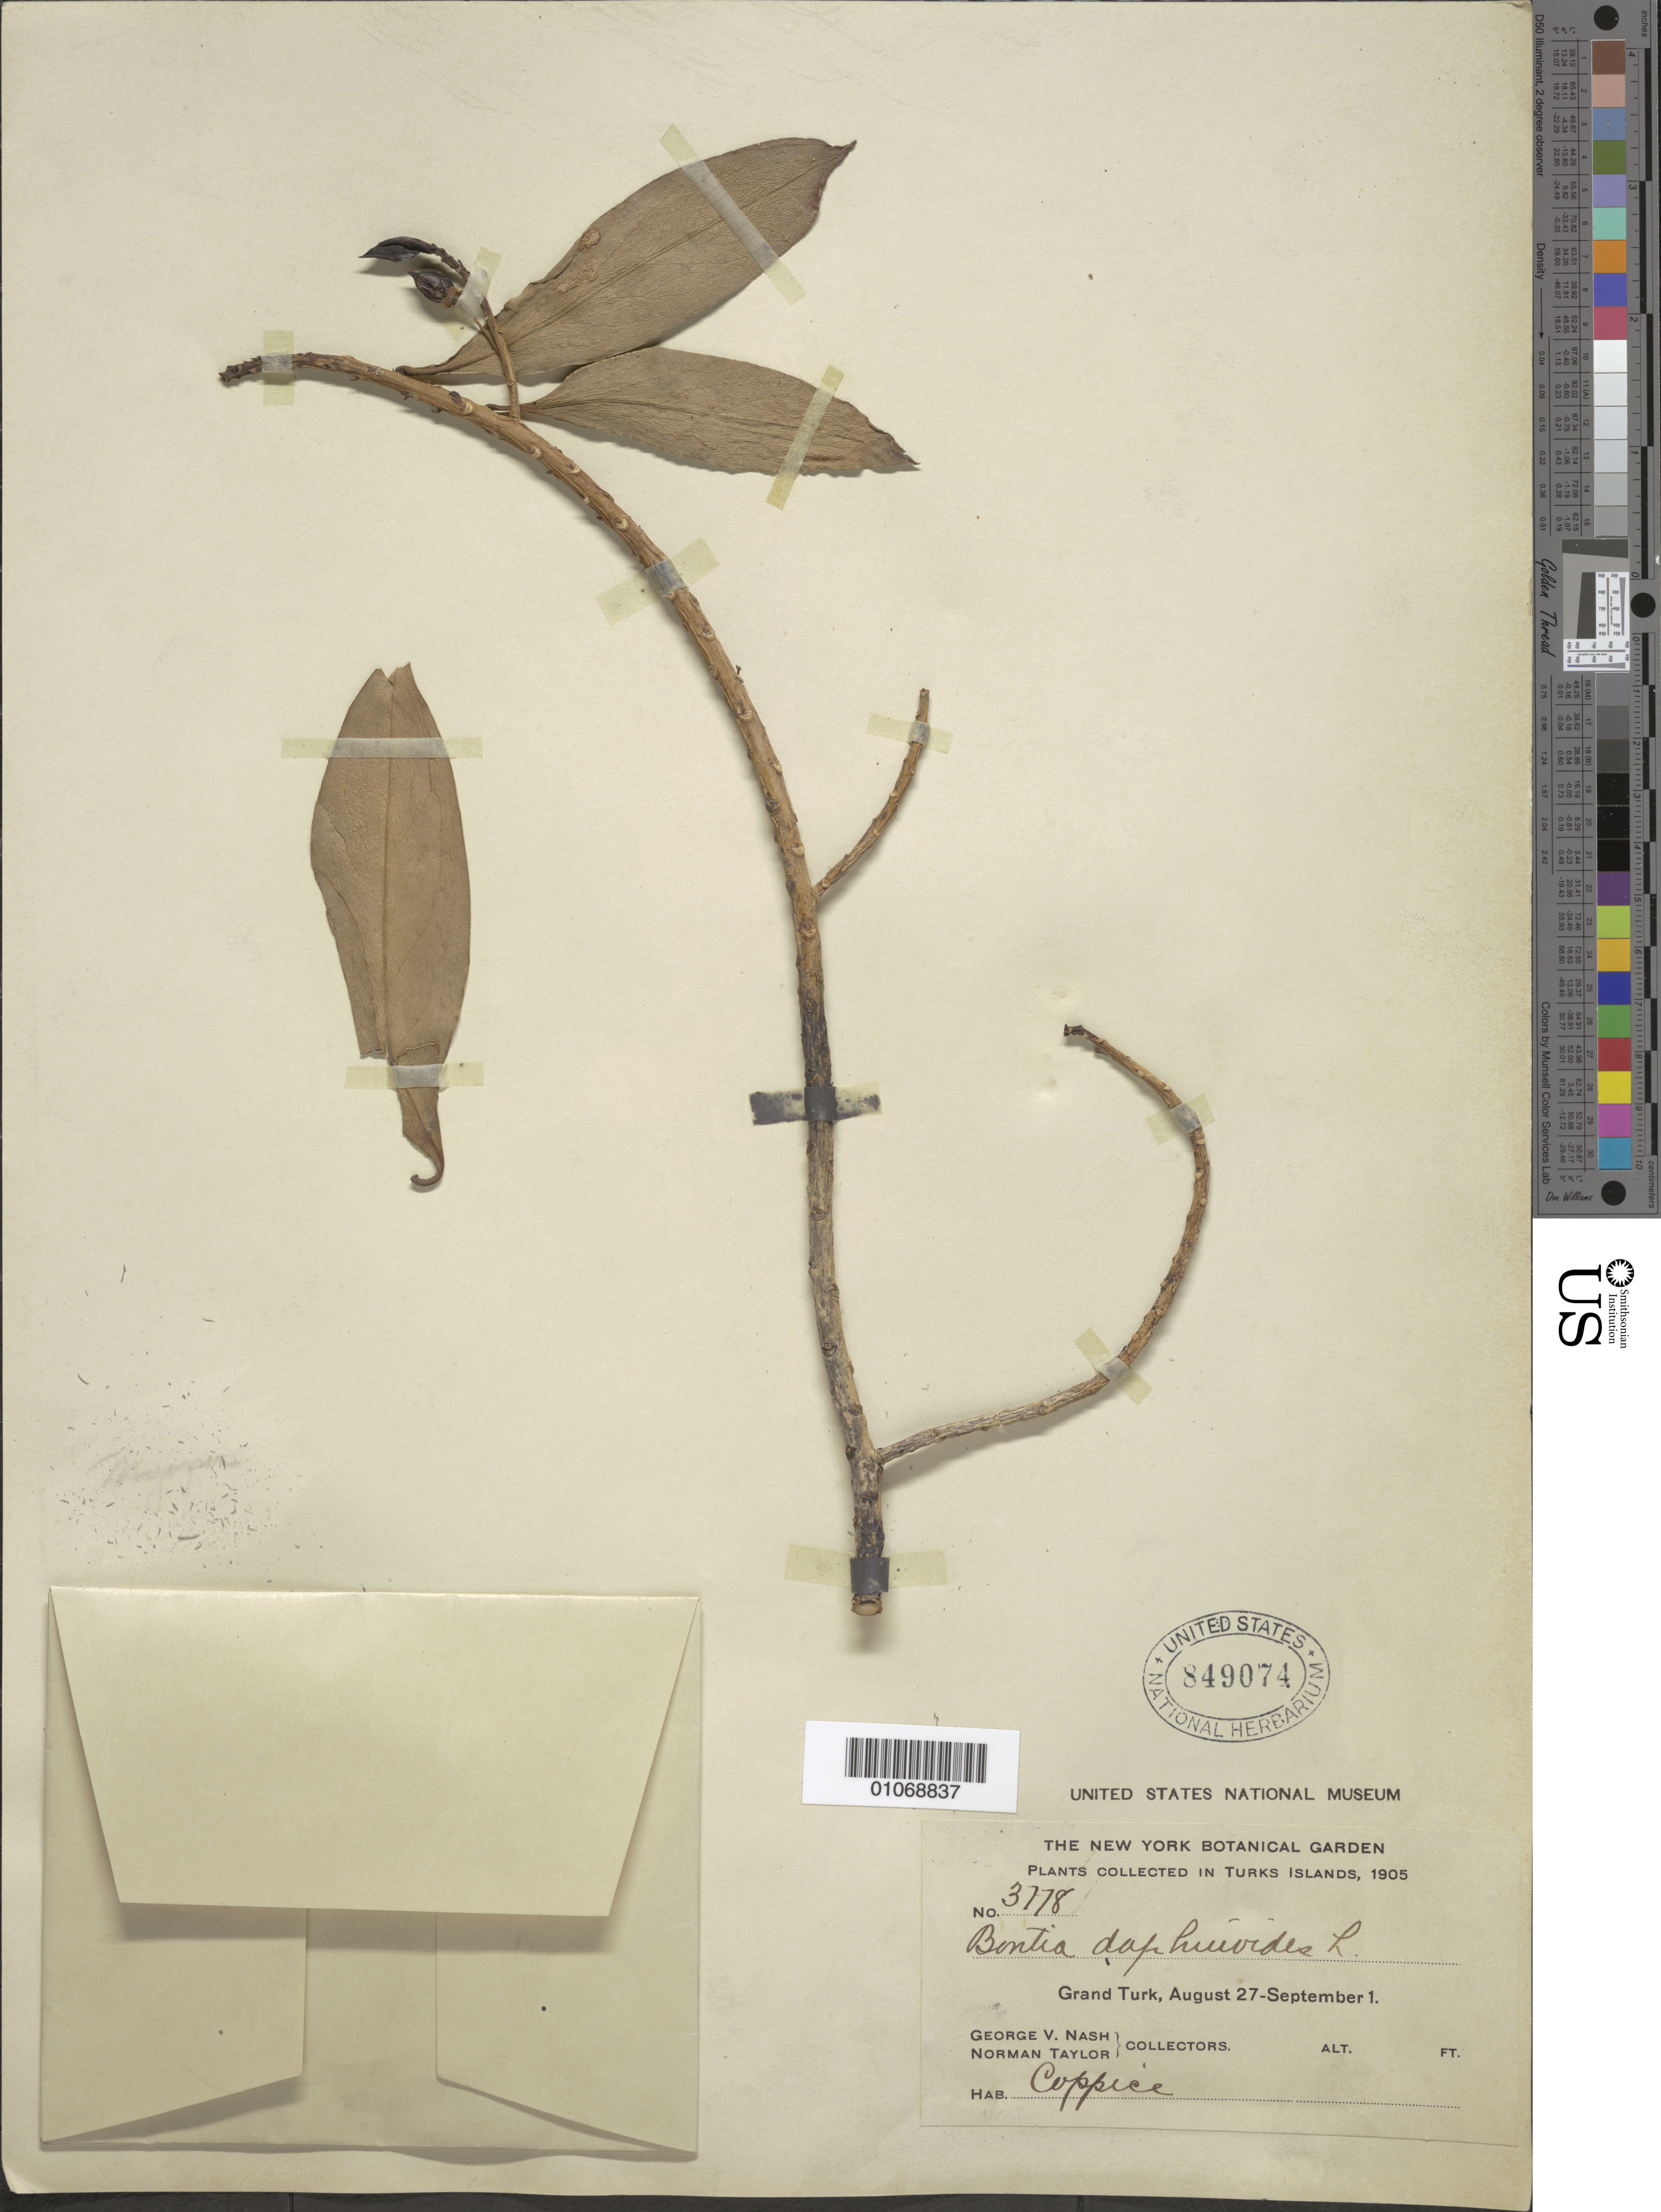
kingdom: Plantae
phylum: Tracheophyta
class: Magnoliopsida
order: Lamiales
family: Scrophulariaceae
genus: Bontia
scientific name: Bontia daphnoides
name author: L.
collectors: G. V. Nash & N. Taylor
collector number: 3778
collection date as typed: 27 Aug 1905 to 01 Sep 1905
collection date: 1905-08-27/1905-09-01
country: Turks and Caicos Islands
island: Grand Turk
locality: Coppice.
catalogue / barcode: US 849074